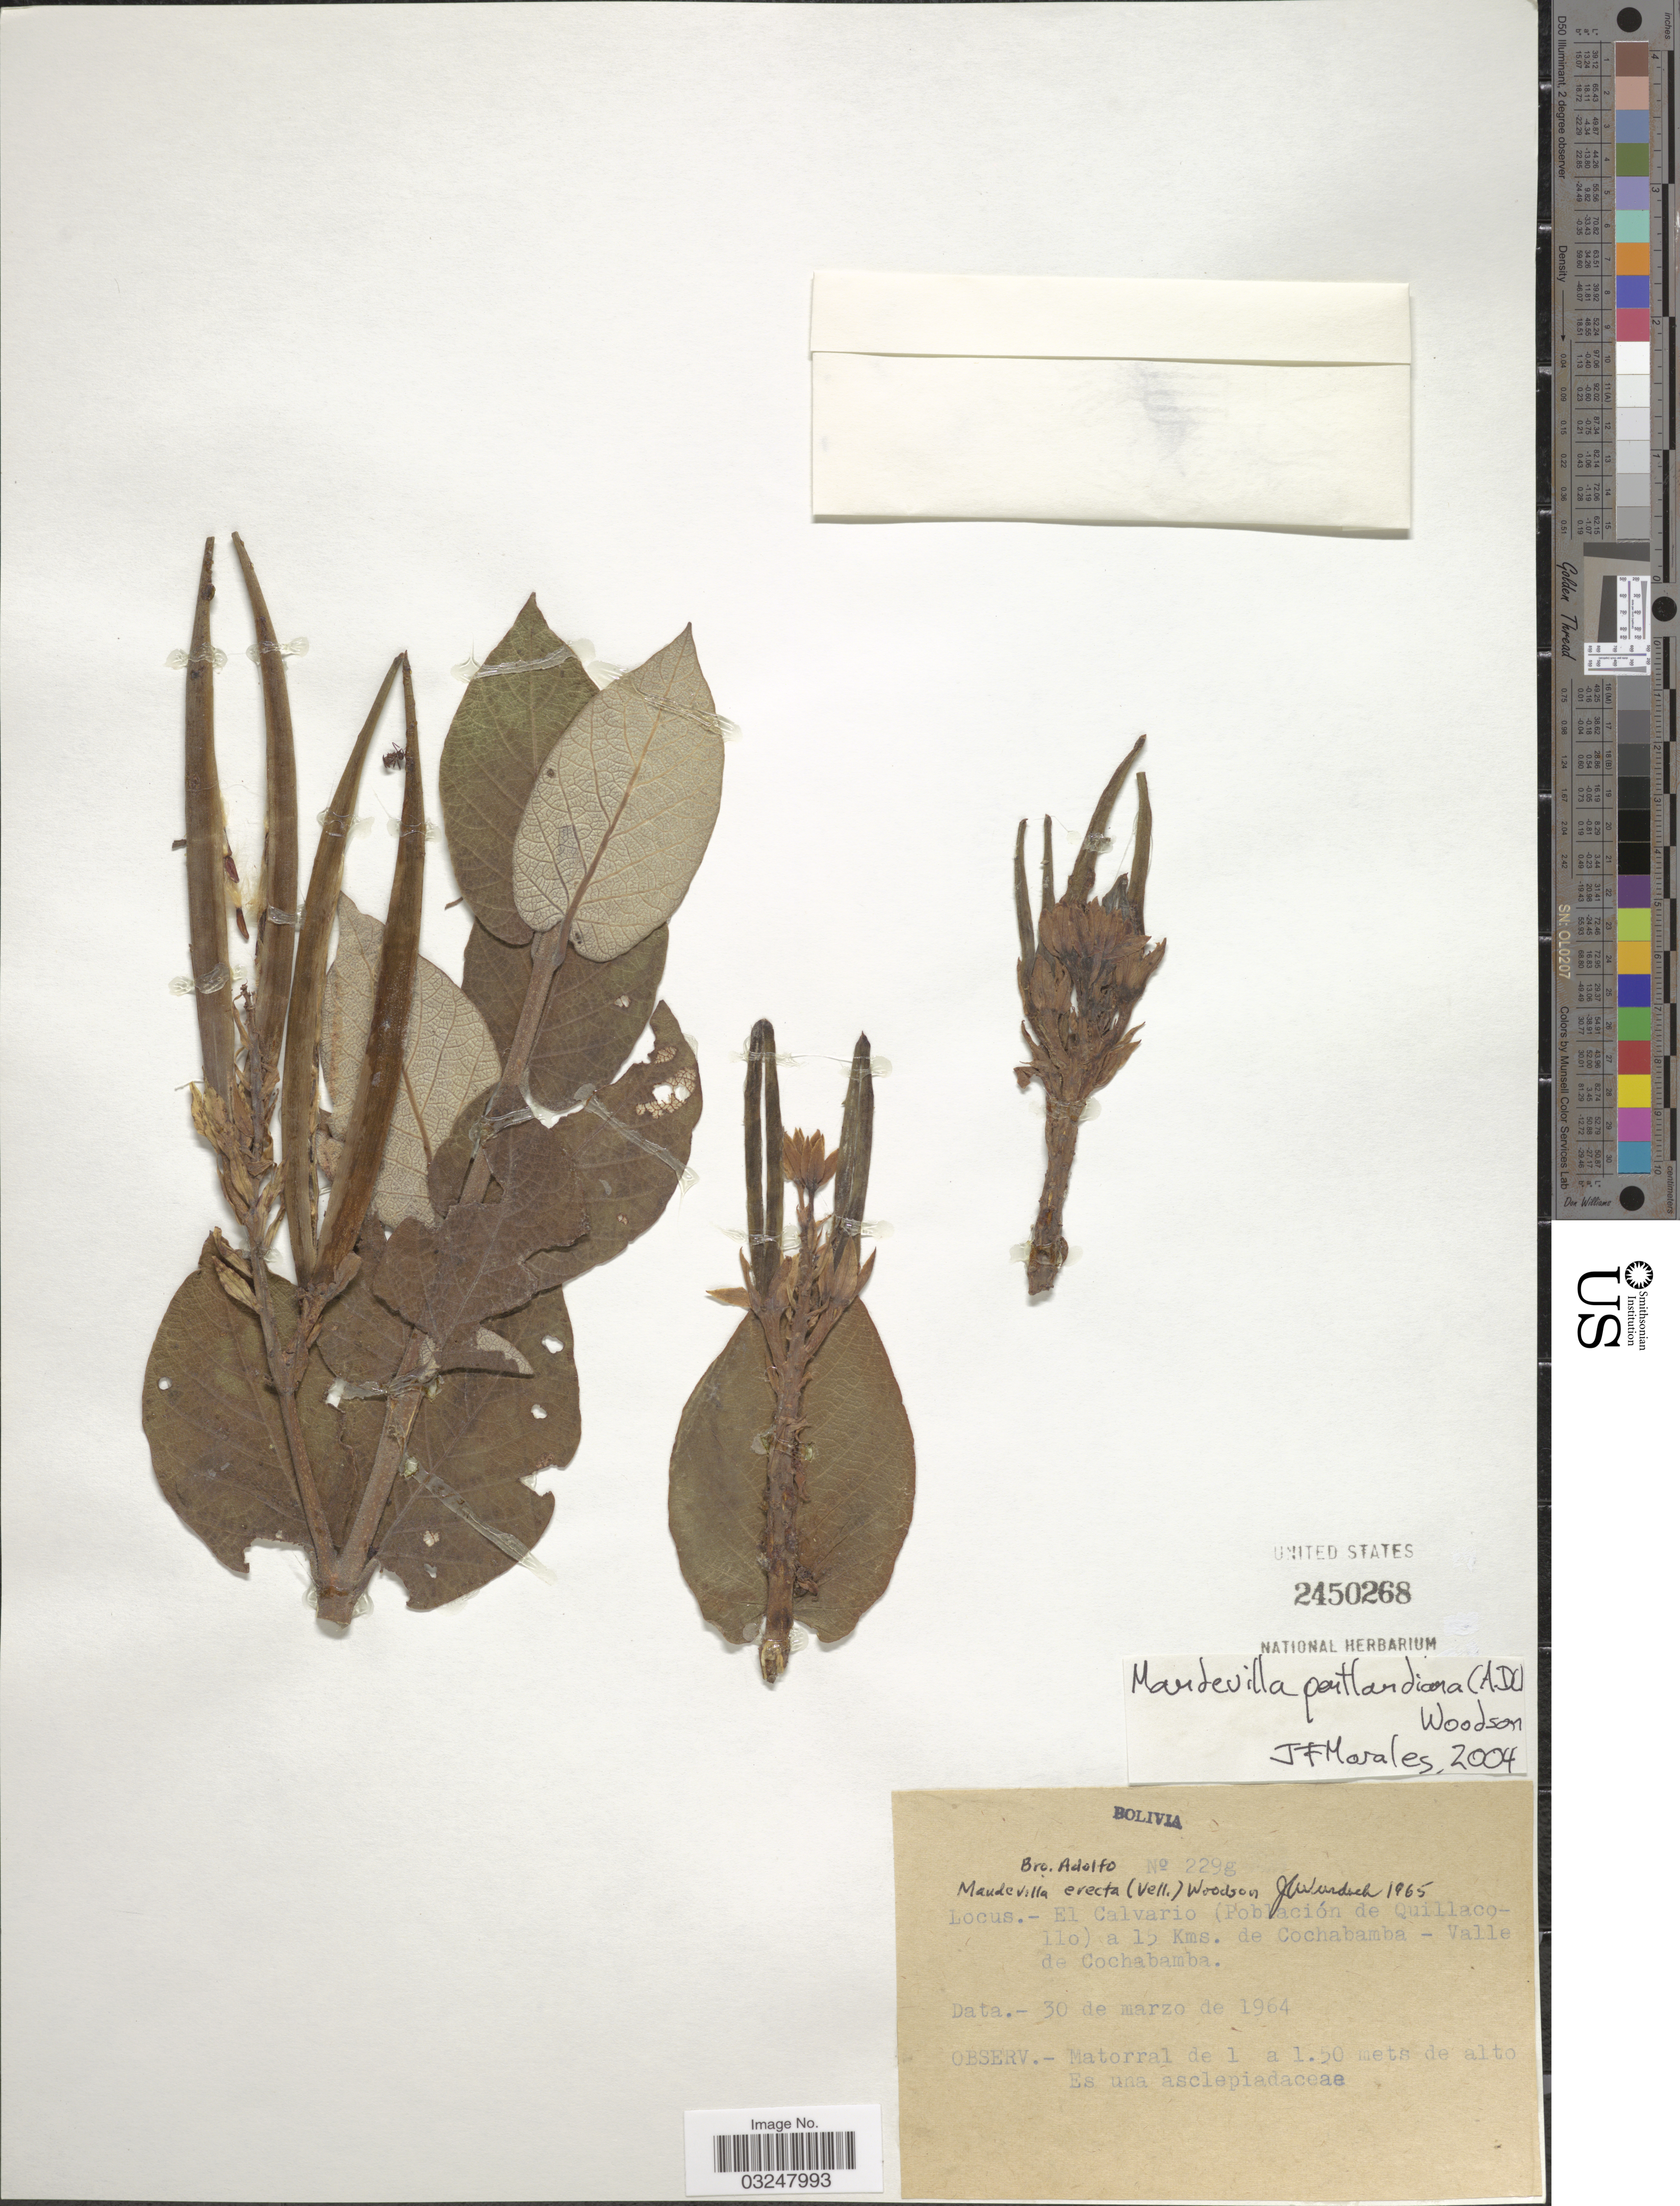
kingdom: Plantae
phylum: Tracheophyta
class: Magnoliopsida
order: Gentianales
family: Apocynaceae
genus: Mandevilla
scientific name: Mandevilla pentlandiana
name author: (DC.) Woodson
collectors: Bro. Adolfo M.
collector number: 229g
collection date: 1964-03-30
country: Bolivia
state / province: Cochabamba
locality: El Calvario (Población de Quillacollo) a 15 Kms. de Cochabamba - Valle de Cochabamba.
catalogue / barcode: US 2450268